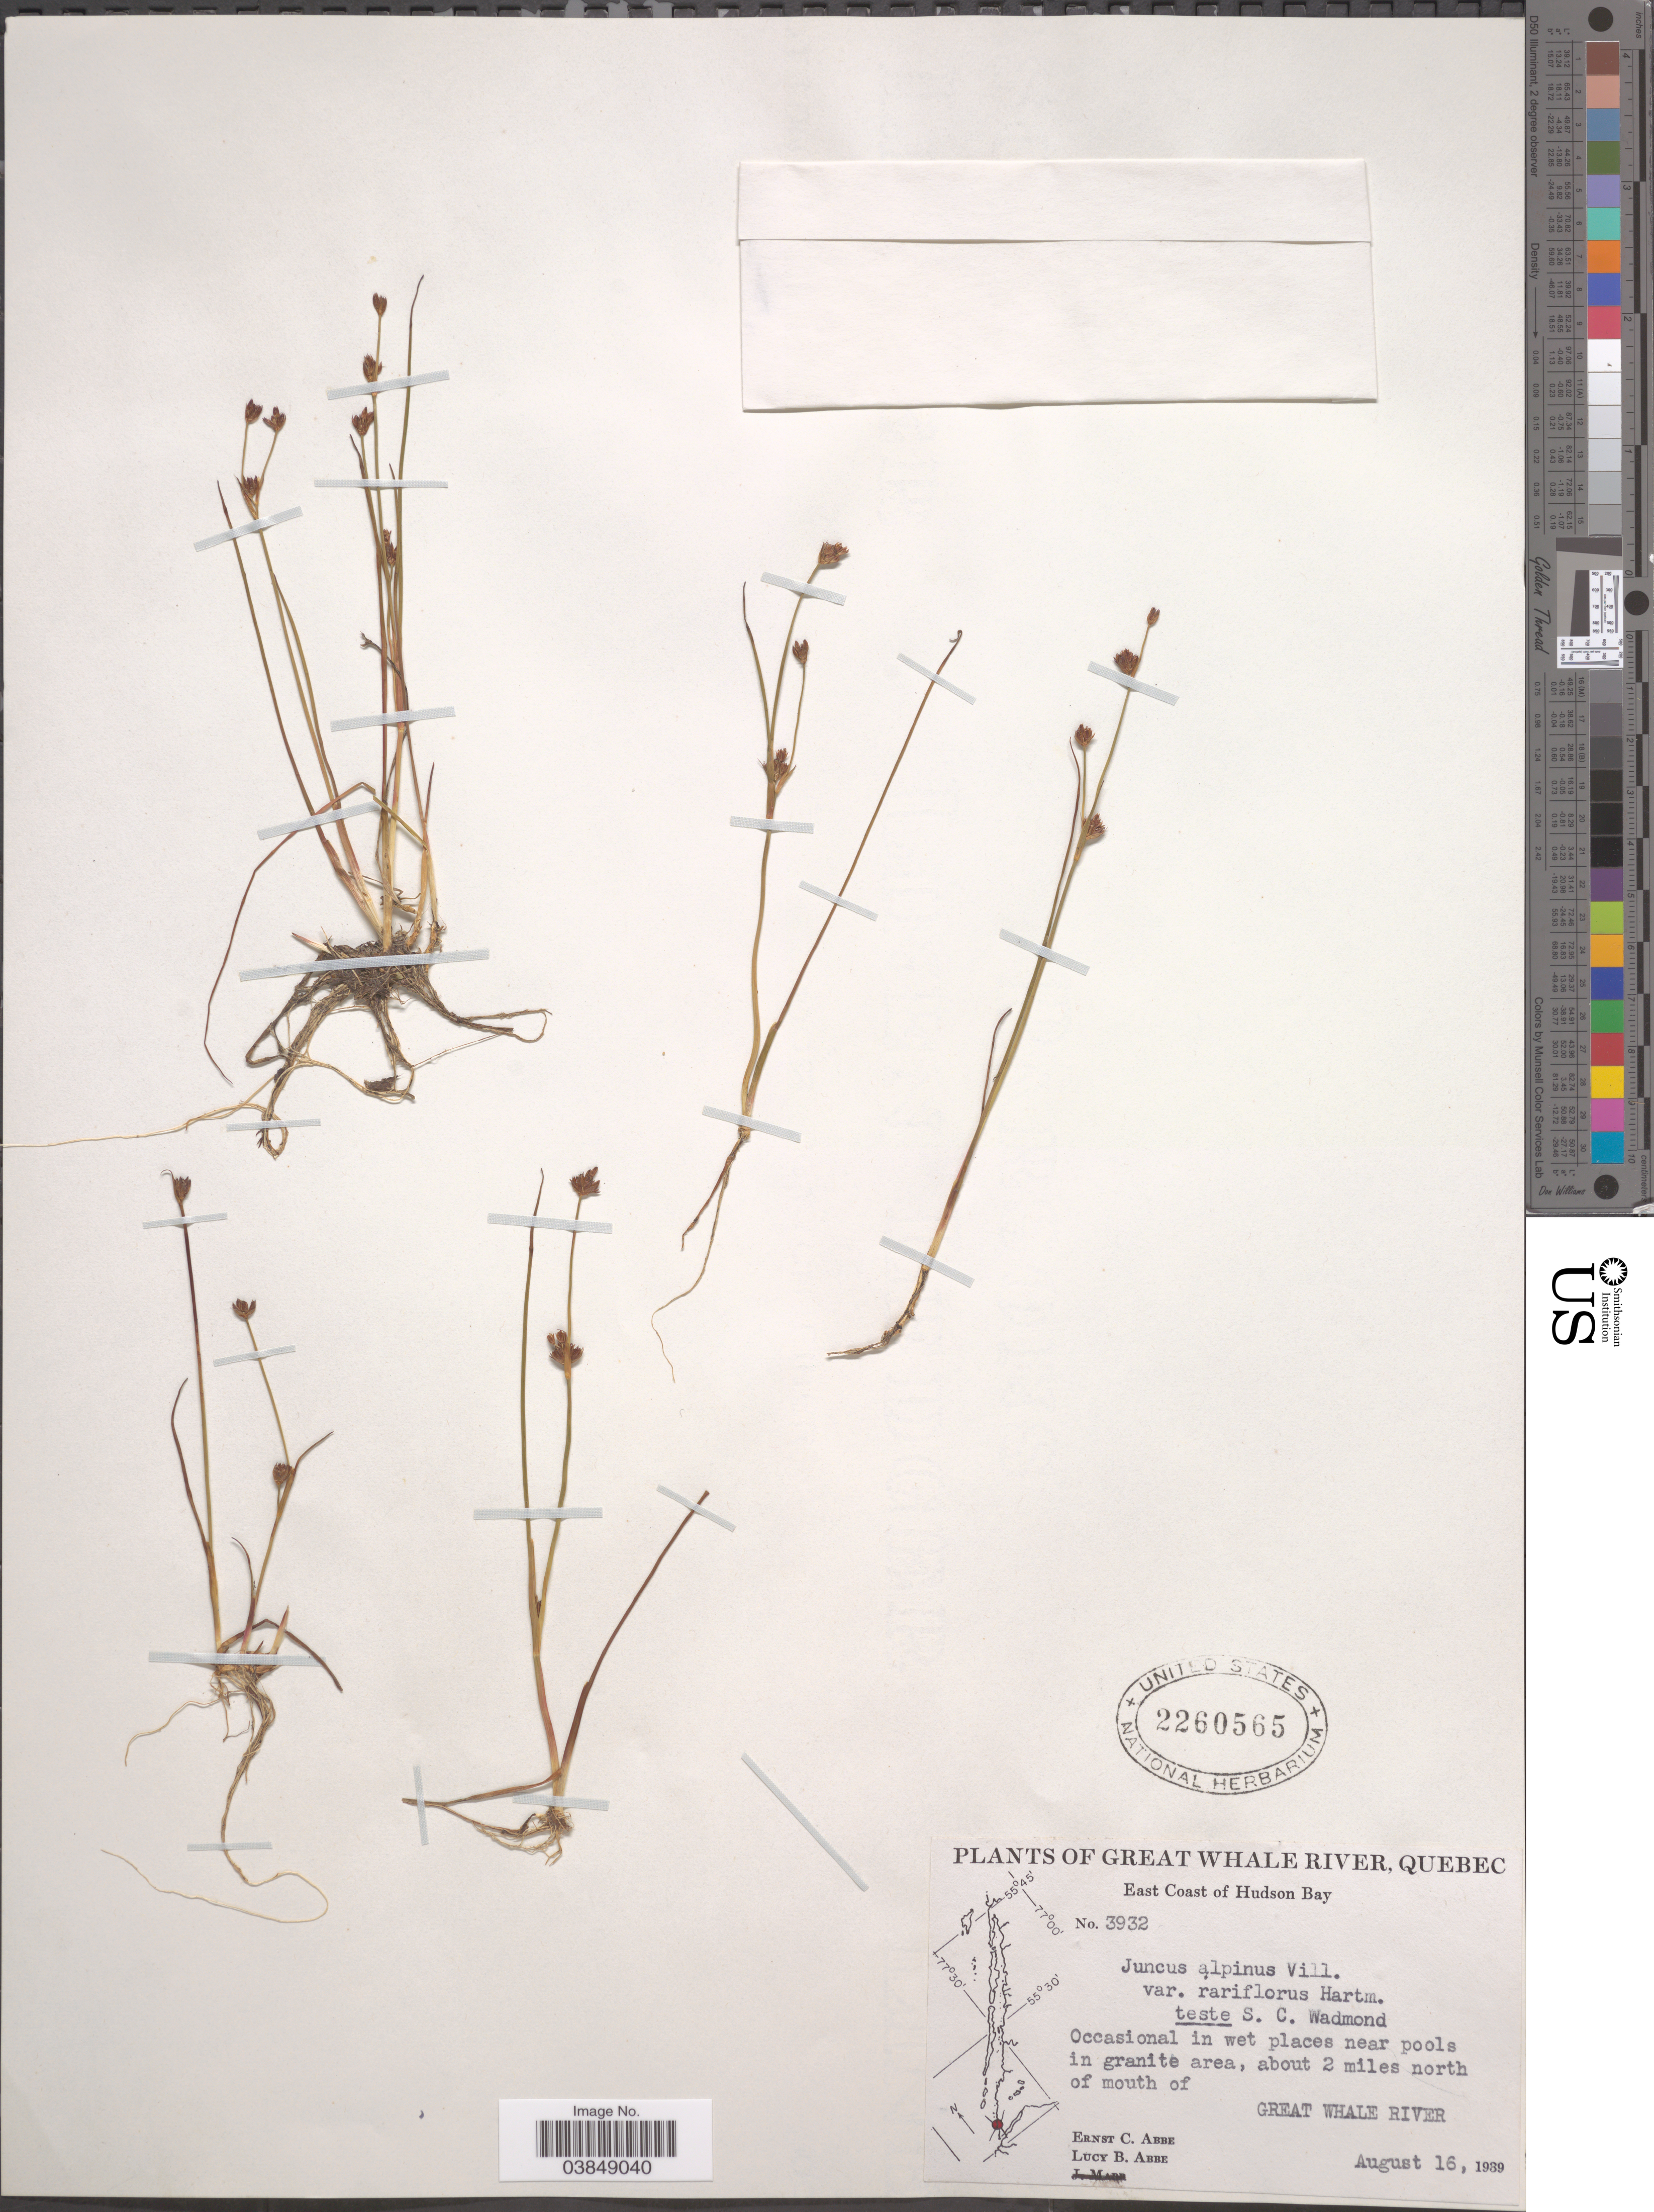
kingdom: Plantae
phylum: Tracheophyta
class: Liliopsida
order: Poales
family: Juncaceae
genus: Juncus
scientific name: Juncus alpinus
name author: Vill.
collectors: E. C. Abbe & L. B. Abbe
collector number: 3932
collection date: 1939-08-16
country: Canada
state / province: Quebec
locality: Great Whale River. East Coast of Hudson Bay. Occasional in wet places near pools in granite area, about 2 miles north of mouth of Great Whale River.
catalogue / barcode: US 2260565